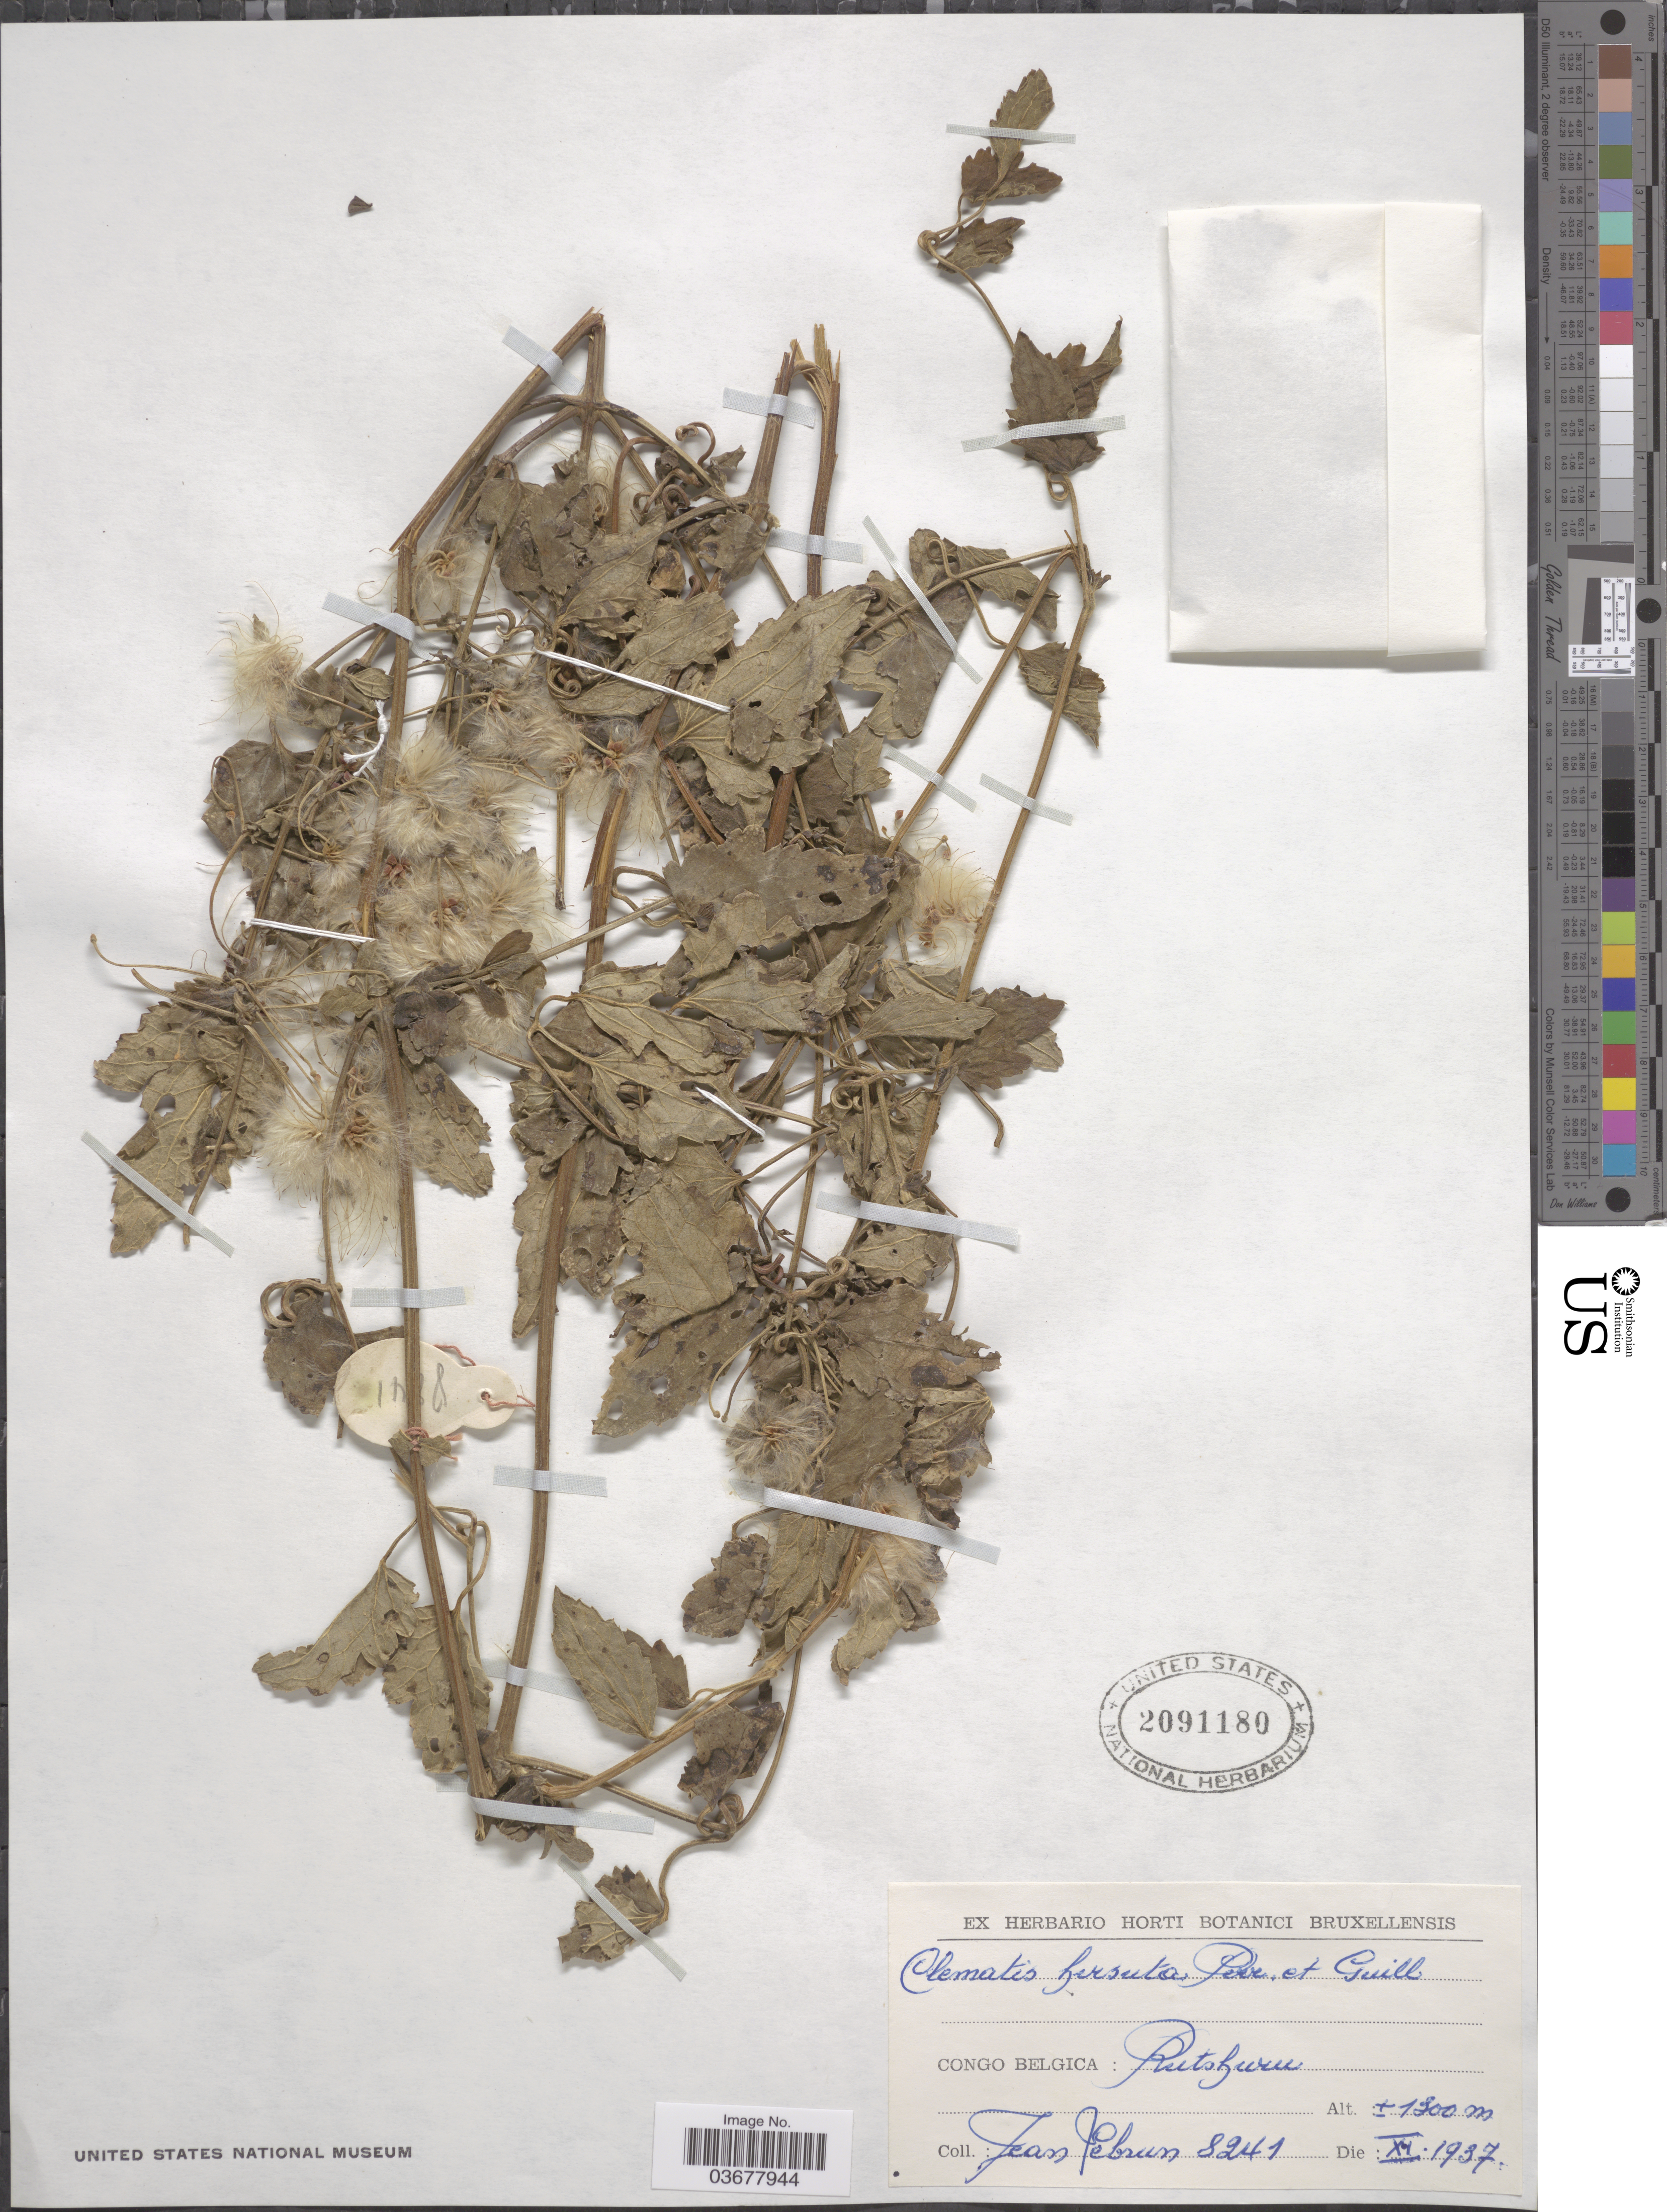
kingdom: Plantae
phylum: Tracheophyta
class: Magnoliopsida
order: Ranunculales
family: Ranunculaceae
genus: Clematis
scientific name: Clematis hirsuta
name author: Guill. & Perr.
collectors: J. A. Lebrun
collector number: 8241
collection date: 1937-11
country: Congo, Democratic Republic of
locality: Congo Belgica: Rutshuru.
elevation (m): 1300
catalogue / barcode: US 2091180